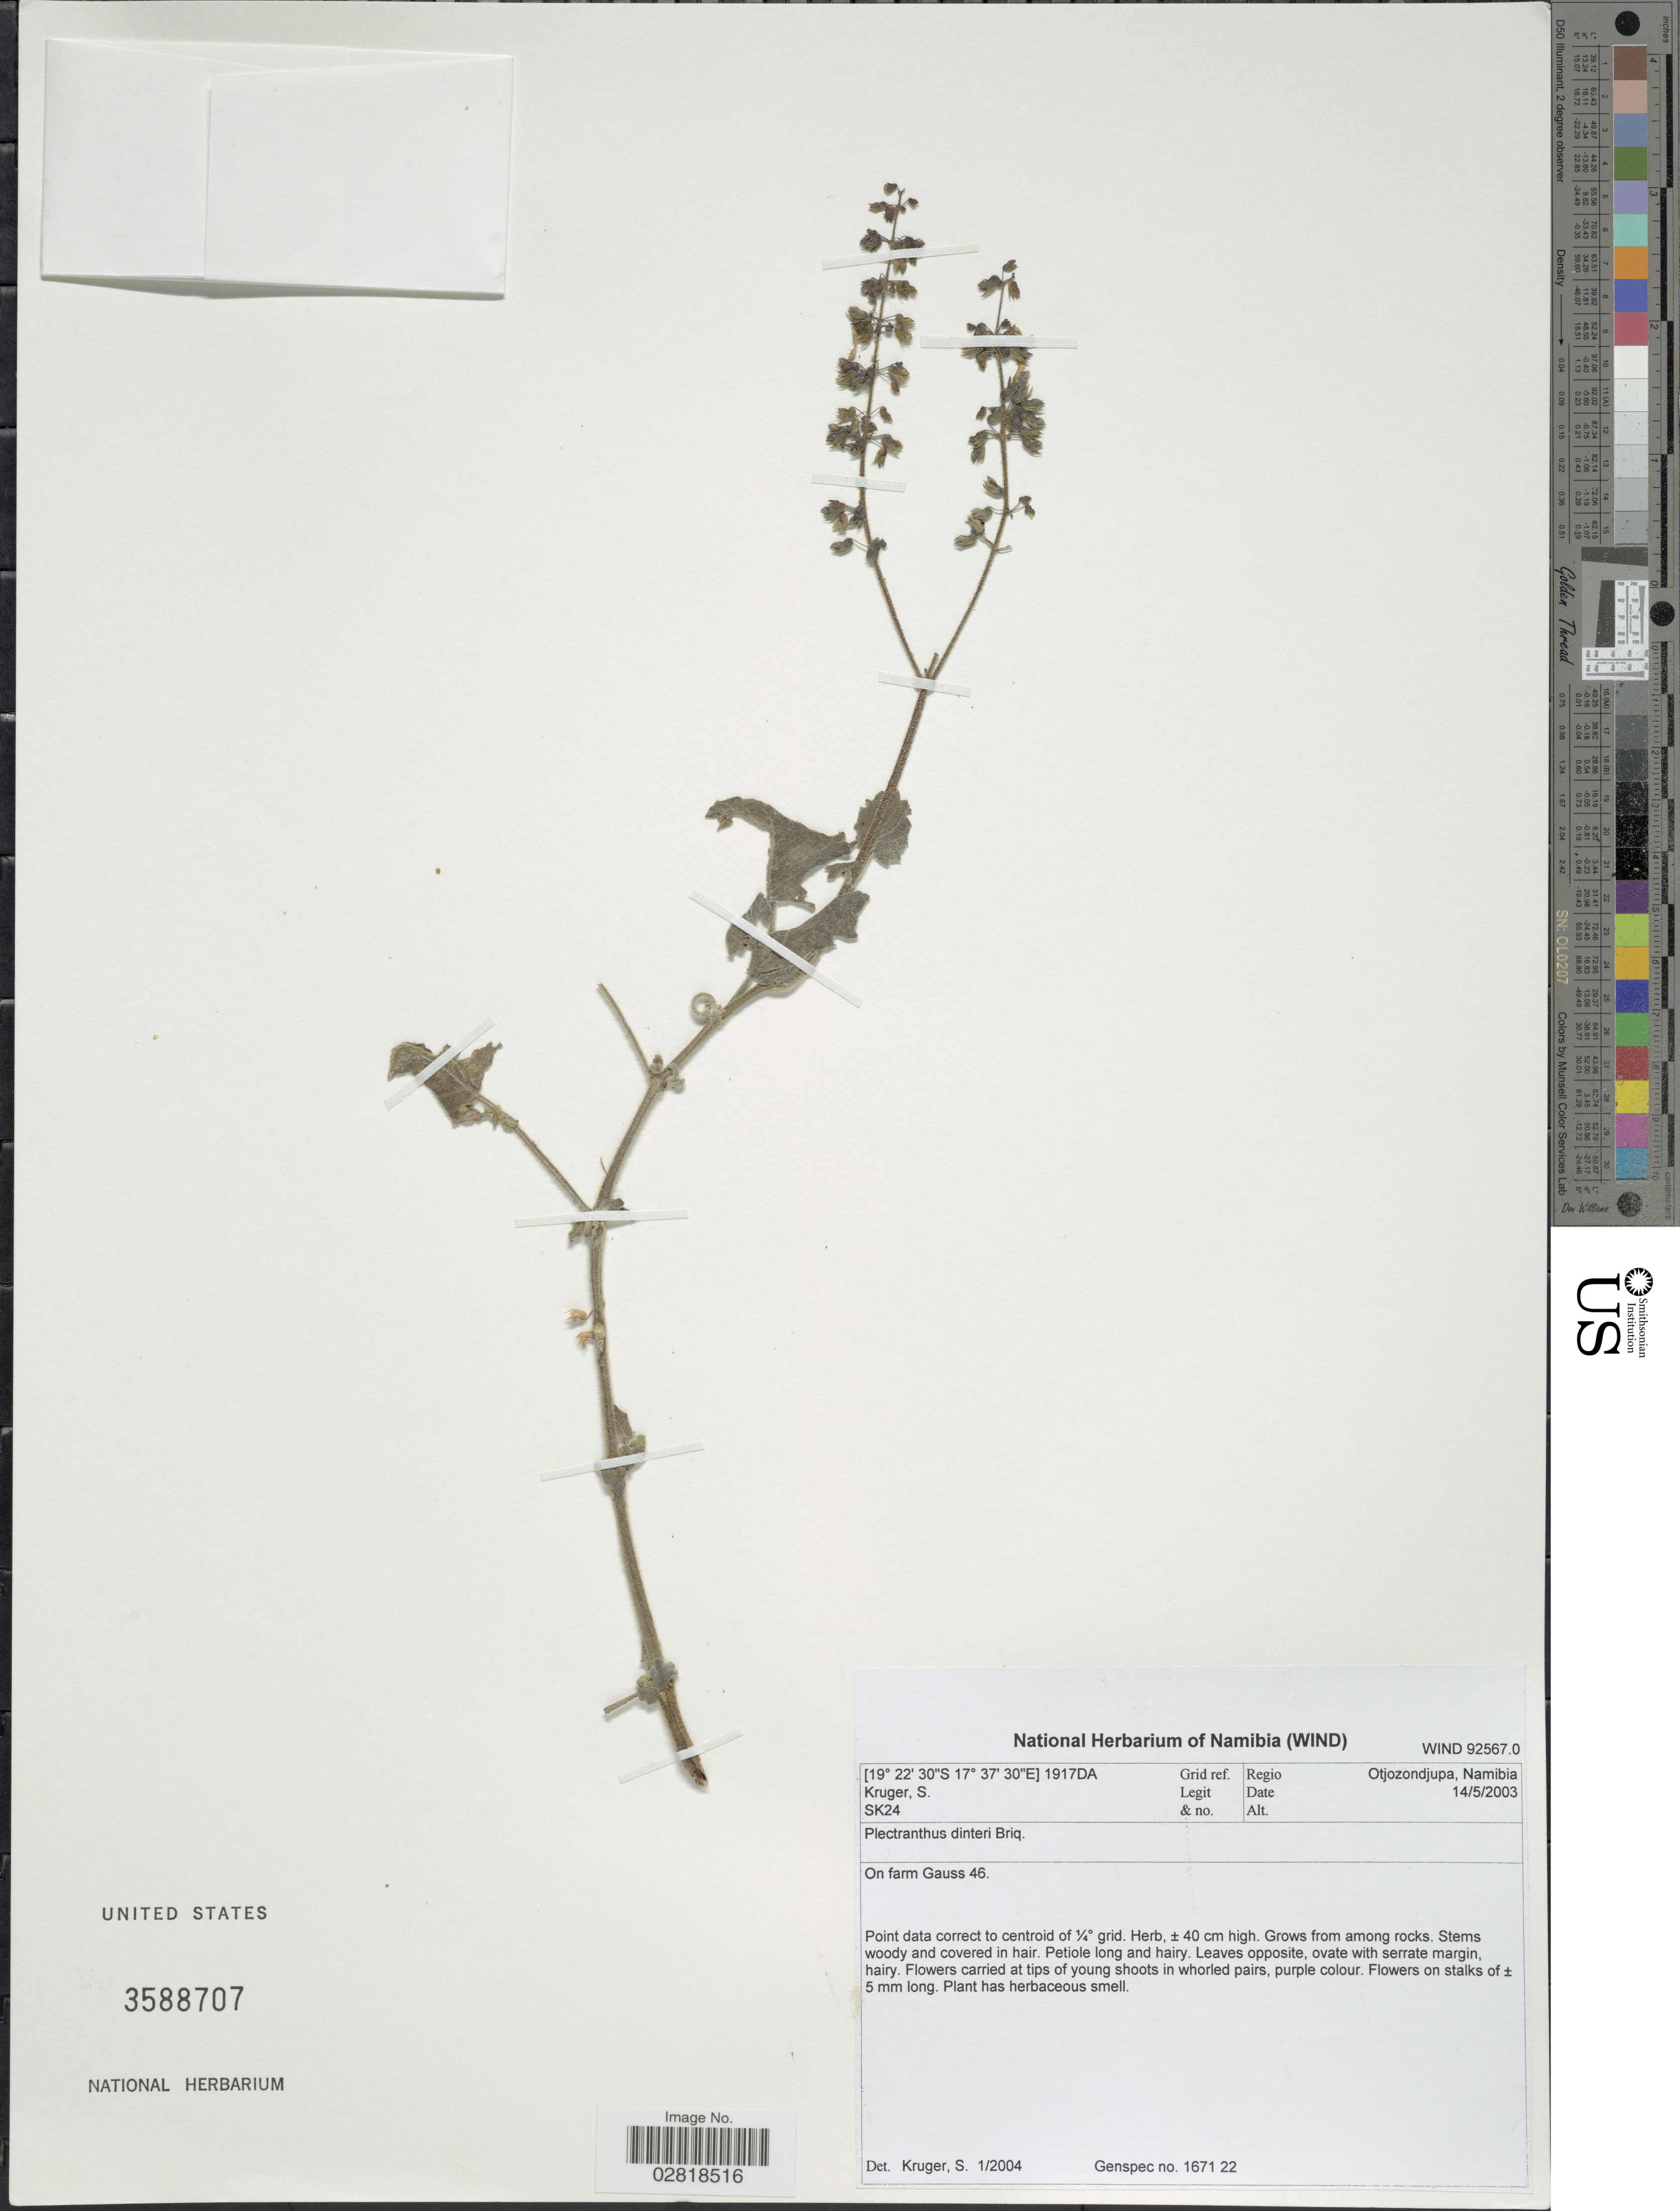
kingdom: Plantae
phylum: Tracheophyta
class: Magnoliopsida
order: Lamiales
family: Lamiaceae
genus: Plectranthus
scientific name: Plectranthus dinteri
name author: Briq.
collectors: S. Kruger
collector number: SK24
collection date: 2003-05-14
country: Namibia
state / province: Otjozondjupa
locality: Grid Ref. 1917DA. Regio Otjozondjupa. On farm Gauss 46.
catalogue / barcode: US 3588707